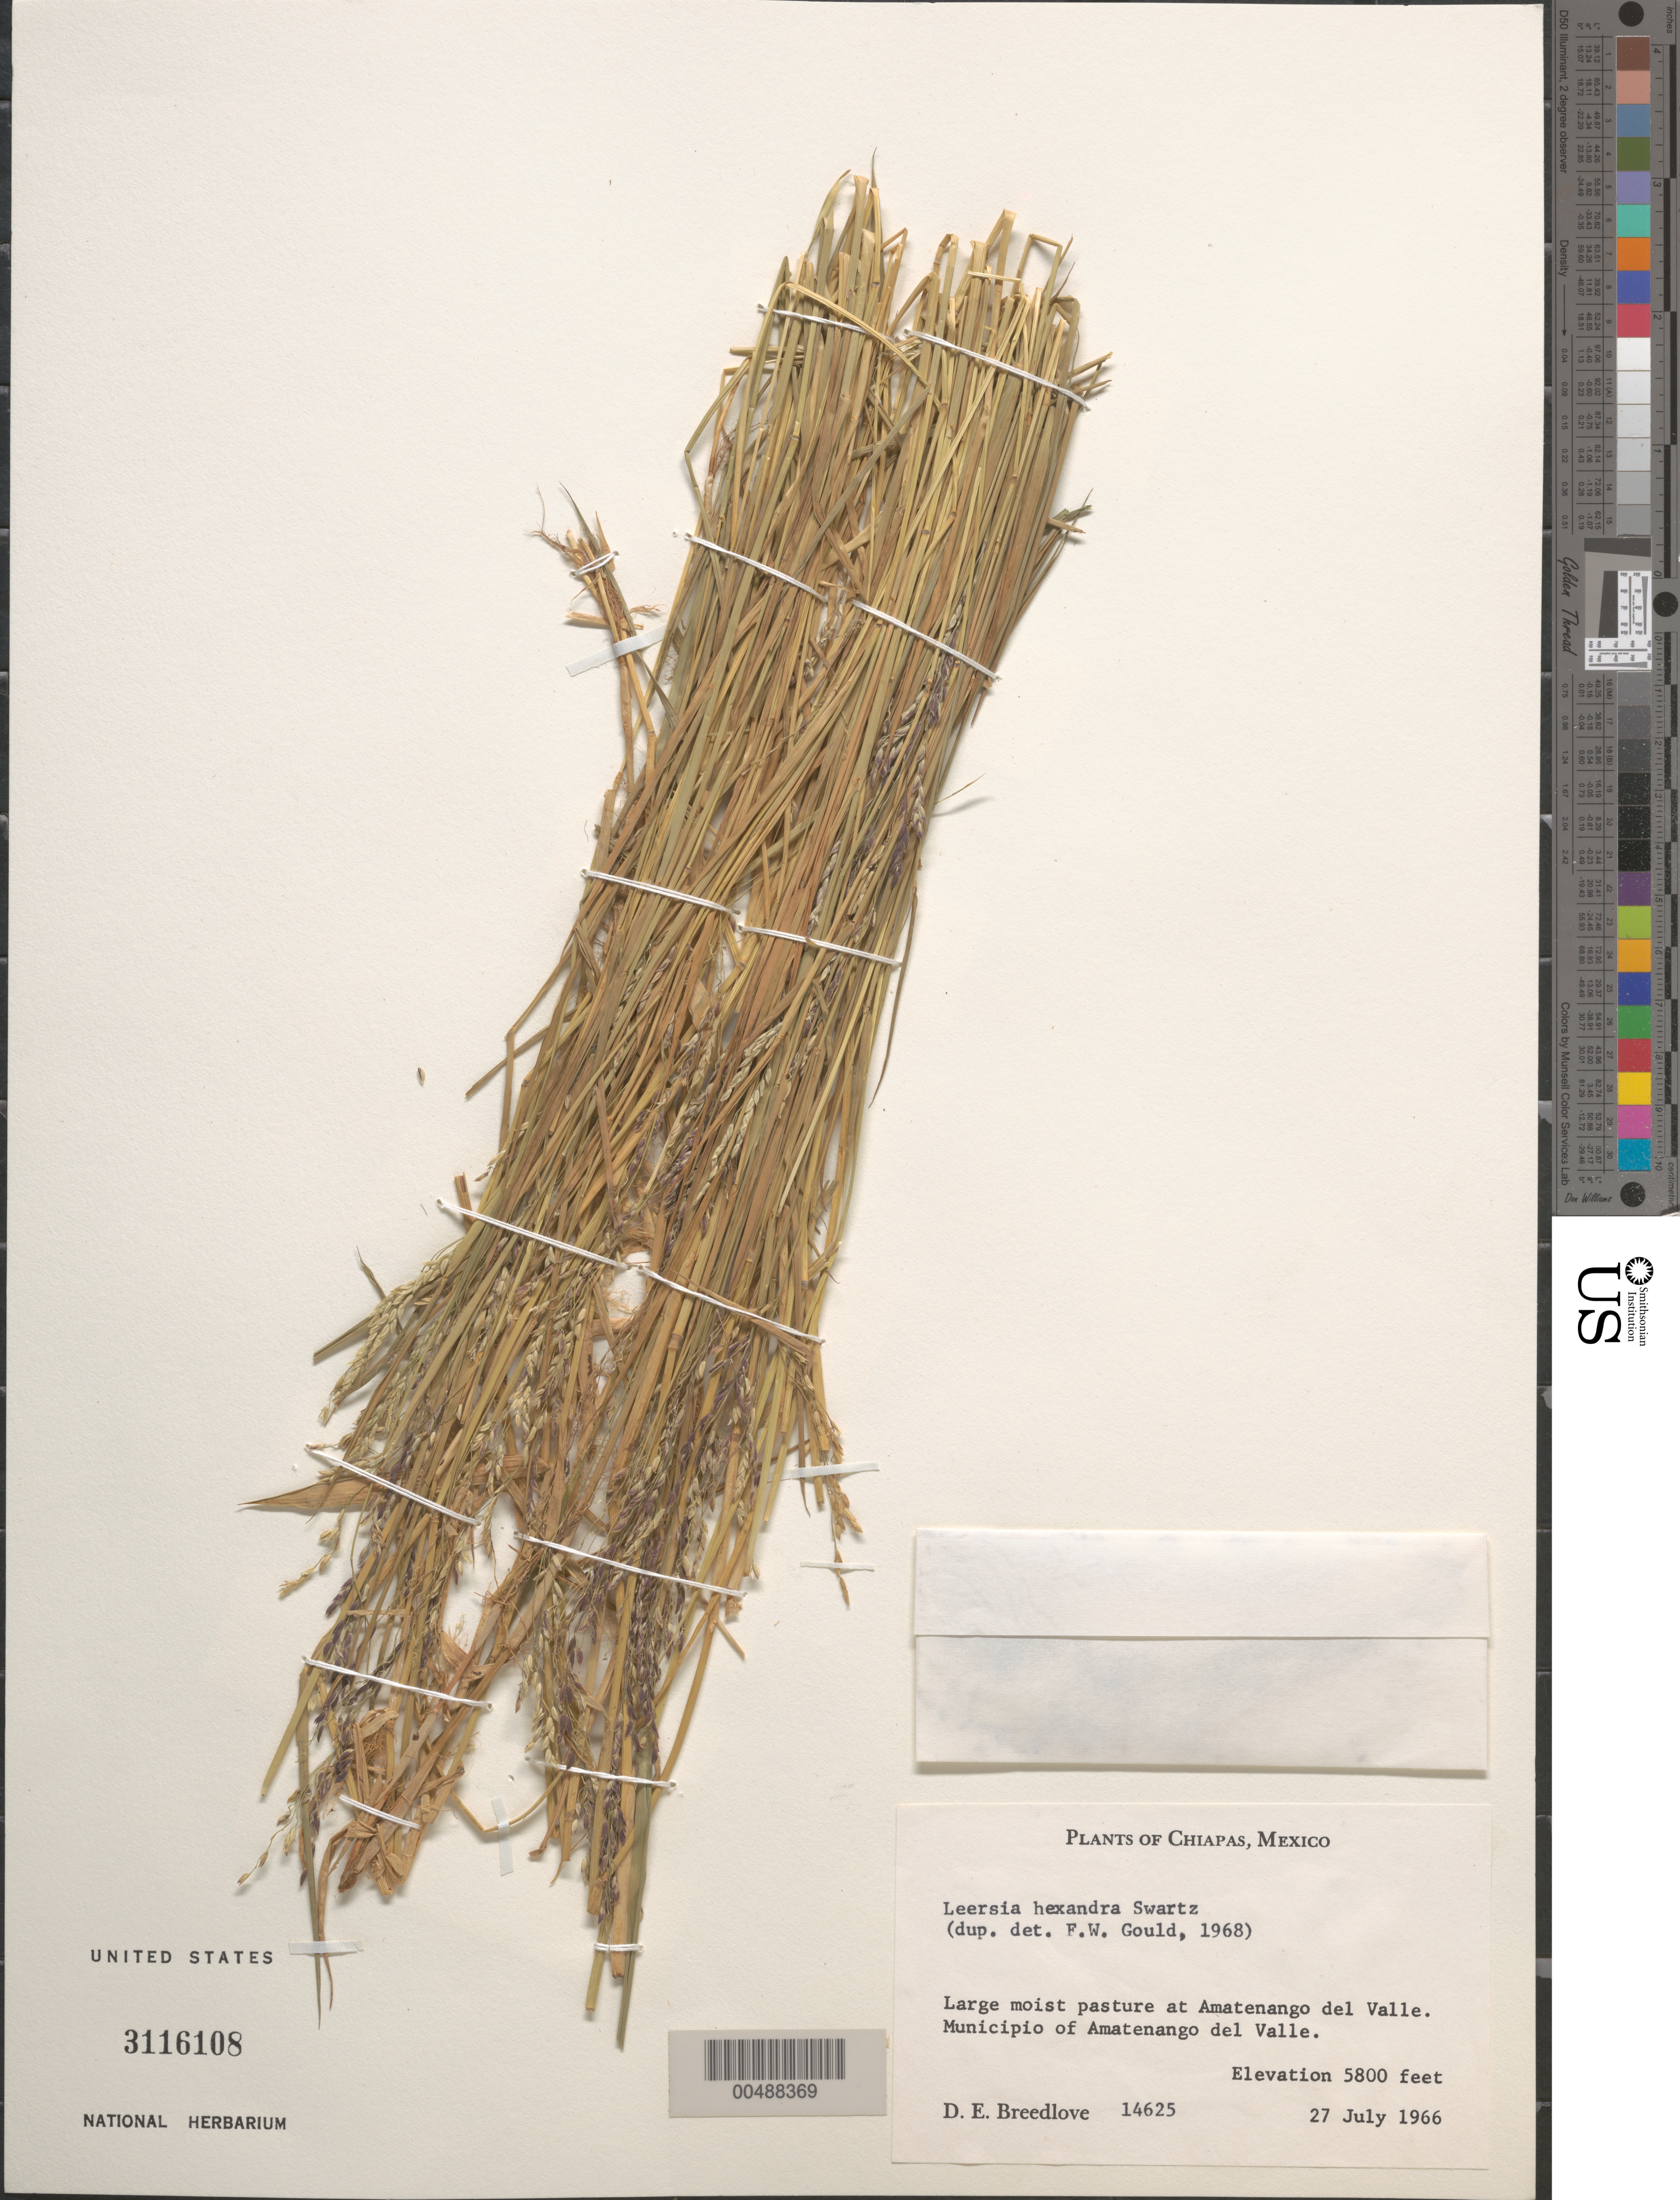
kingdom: Plantae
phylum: Tracheophyta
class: Liliopsida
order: Poales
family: Poaceae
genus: Leersia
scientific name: Leersia hexandra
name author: Sw.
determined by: Gould, F. W.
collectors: D. E. Breedlove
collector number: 14625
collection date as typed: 27 Jul 1966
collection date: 1966-07-27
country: Mexico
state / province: Chiapas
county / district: Amatenango del Valle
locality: At Amatenango del Valle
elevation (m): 1768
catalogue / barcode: US 3116108